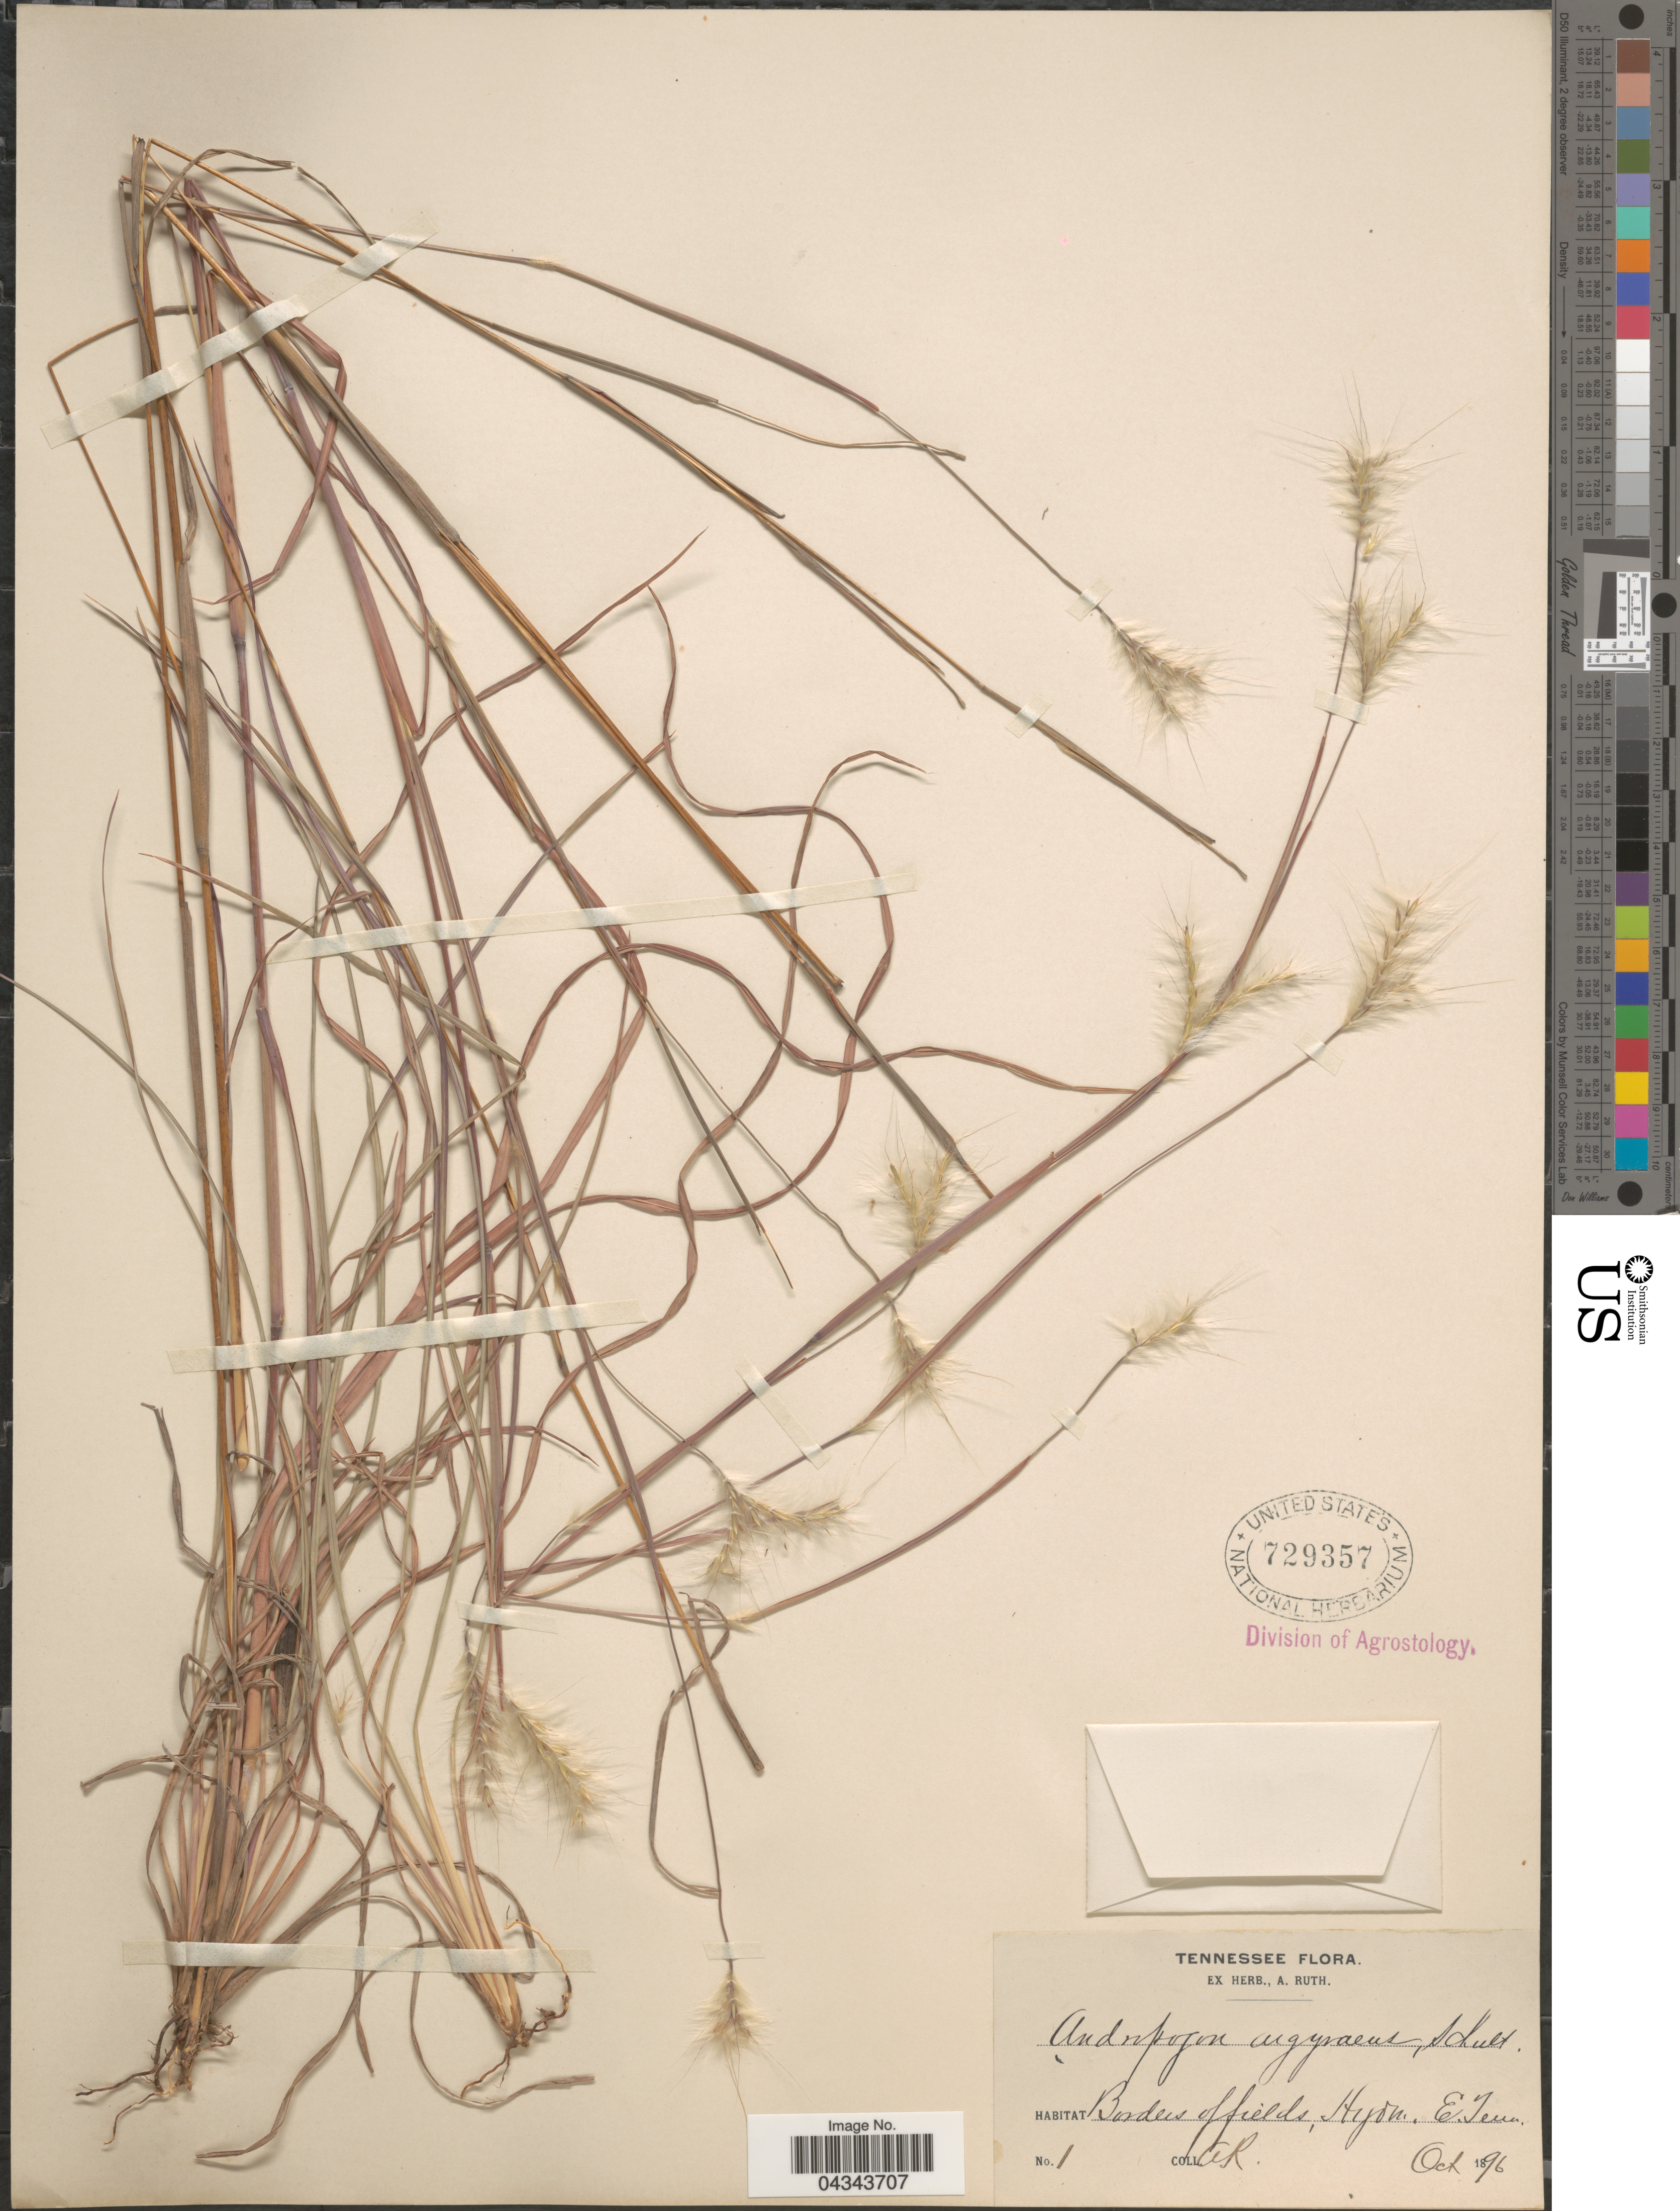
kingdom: Plantae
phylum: Tracheophyta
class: Liliopsida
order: Poales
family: Poaceae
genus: Andropogon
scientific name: Andropogon ternarius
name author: Michx.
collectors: A. Ruth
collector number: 1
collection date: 1896-10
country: United States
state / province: Tennessee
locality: Higdon [interpreted]. E. Tenn.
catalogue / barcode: US 729357